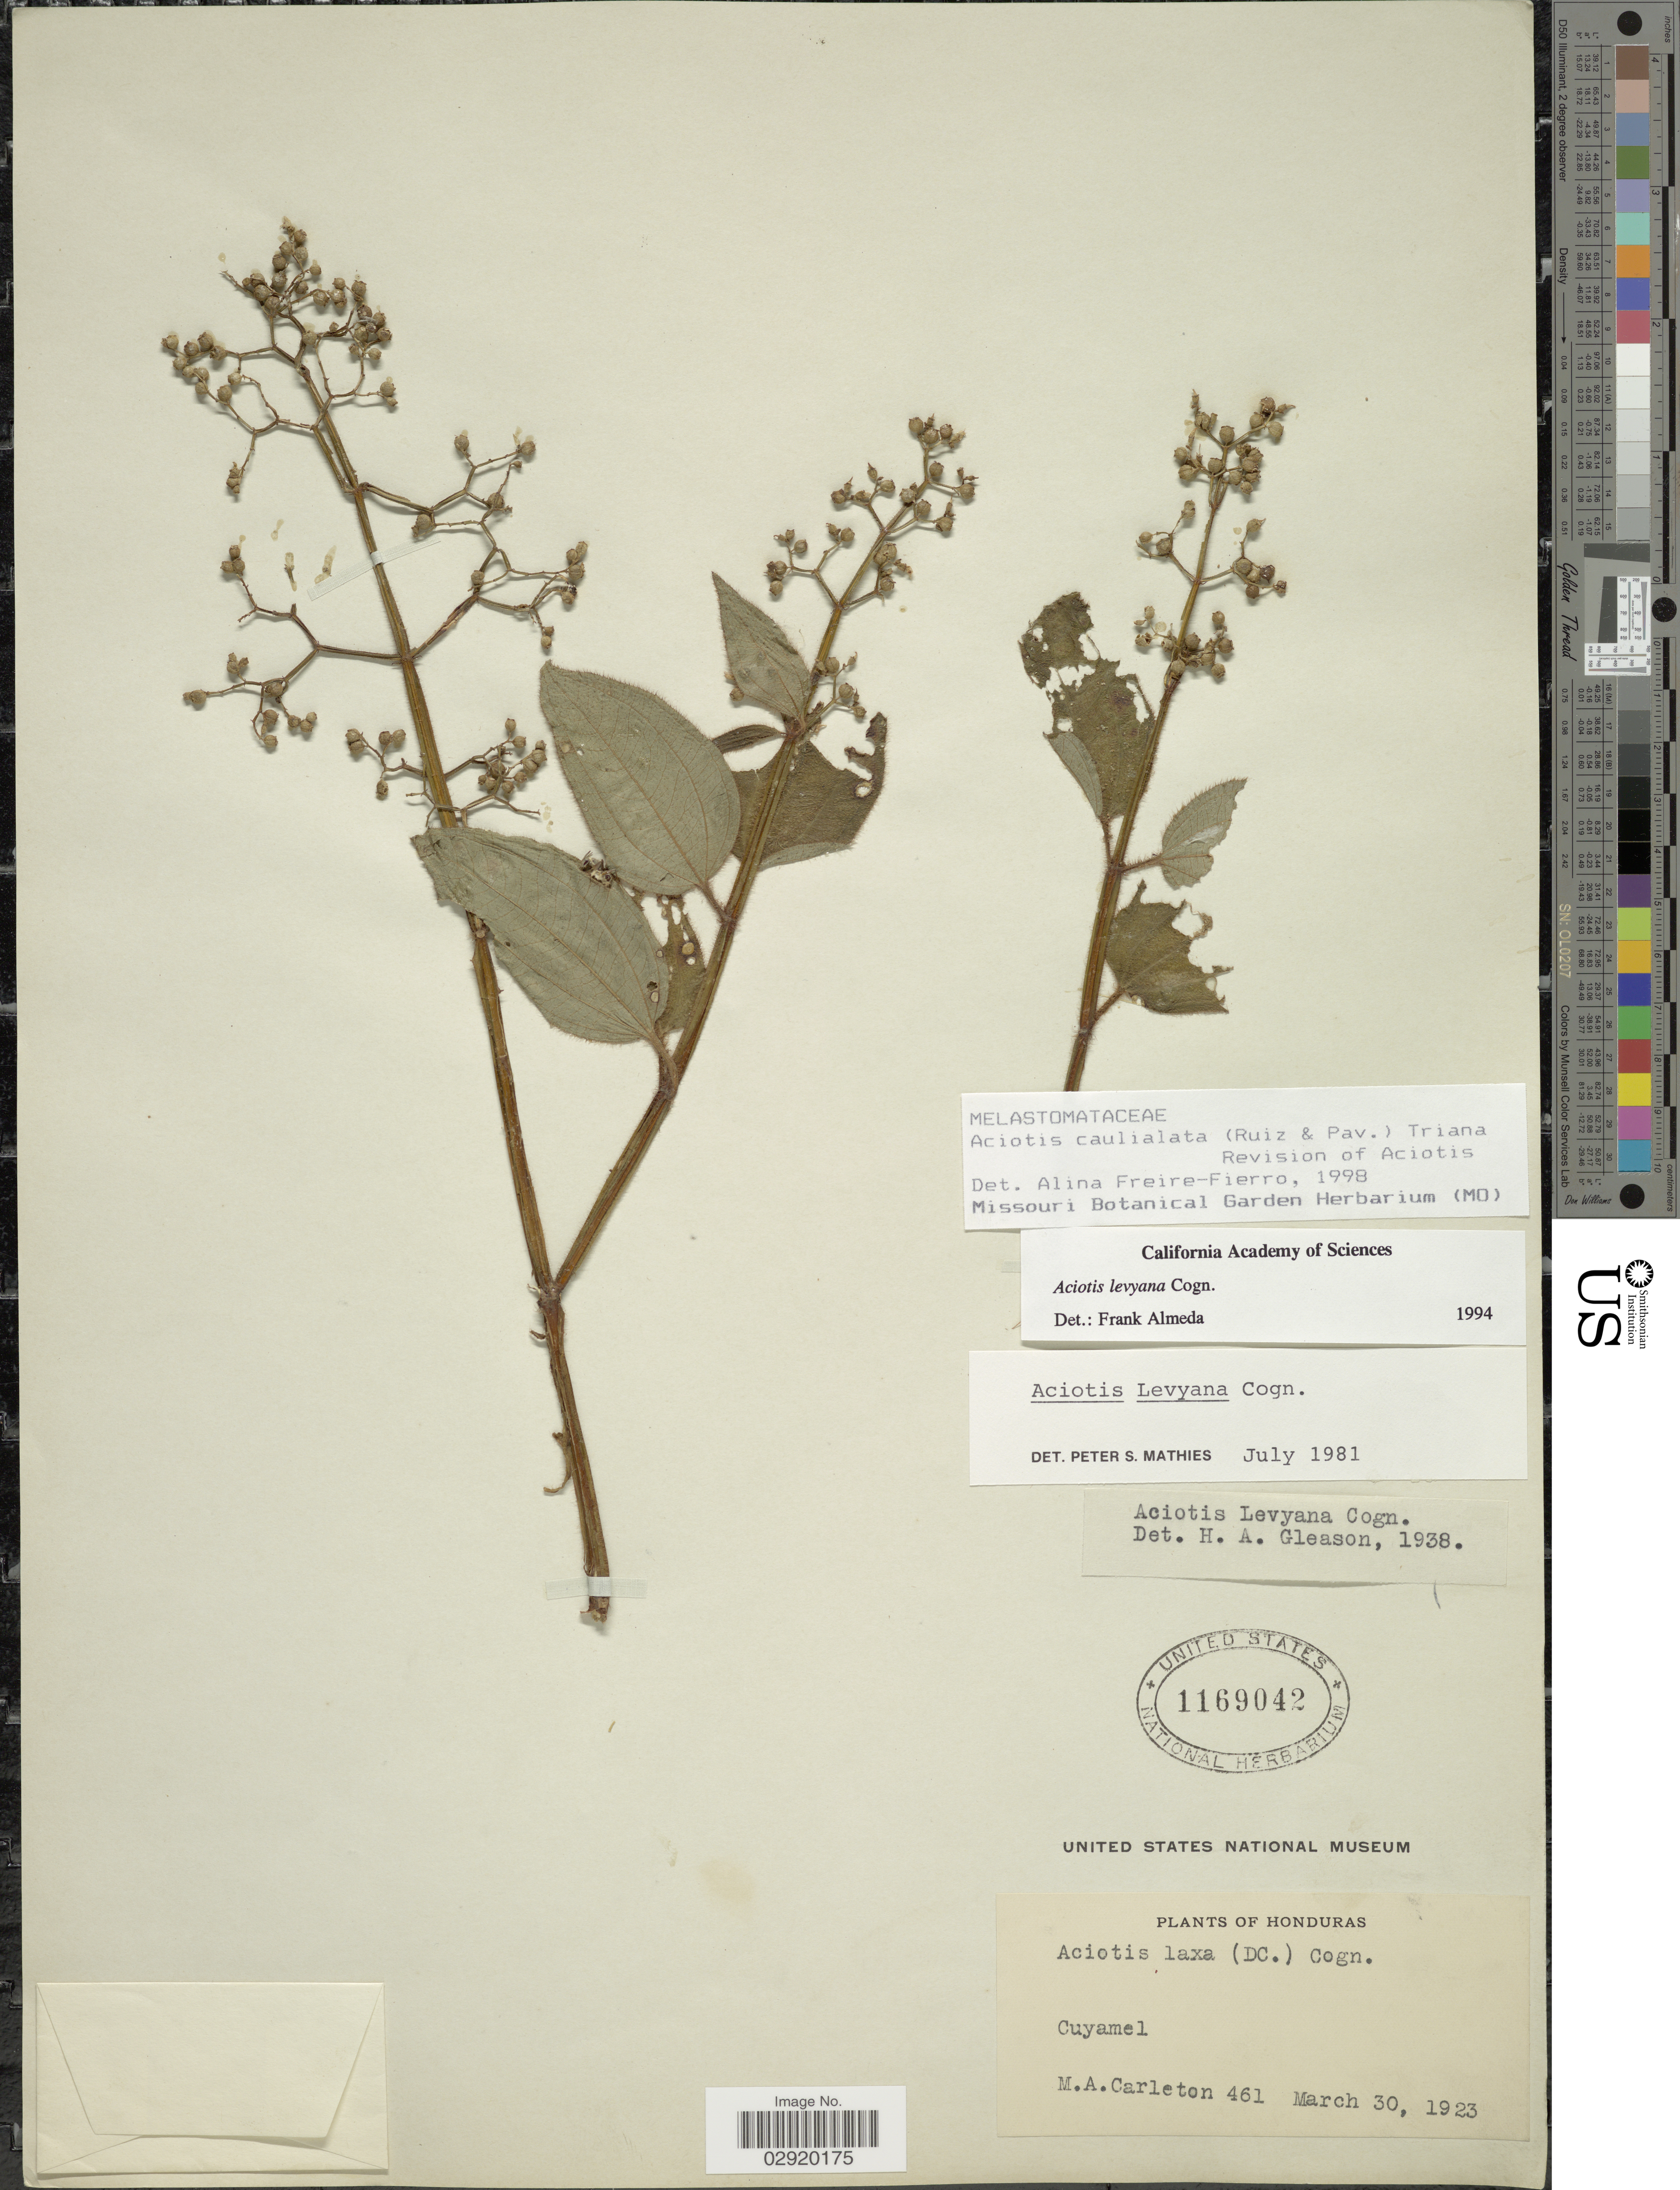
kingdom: Plantae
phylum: Tracheophyta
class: Magnoliopsida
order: Myrtales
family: Melastomataceae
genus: Aciotis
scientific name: Aciotis rubricaulis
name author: (Mart. ex DC.) Triana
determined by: Nunes da Silva, Diego, (RB), Jardim Botanico do Rio de Janeiro - Herbario (BRAZIL)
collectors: M. A. Carleton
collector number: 461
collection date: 1923-03-30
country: Honduras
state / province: Cortés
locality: Cuyamel.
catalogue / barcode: US 1169042